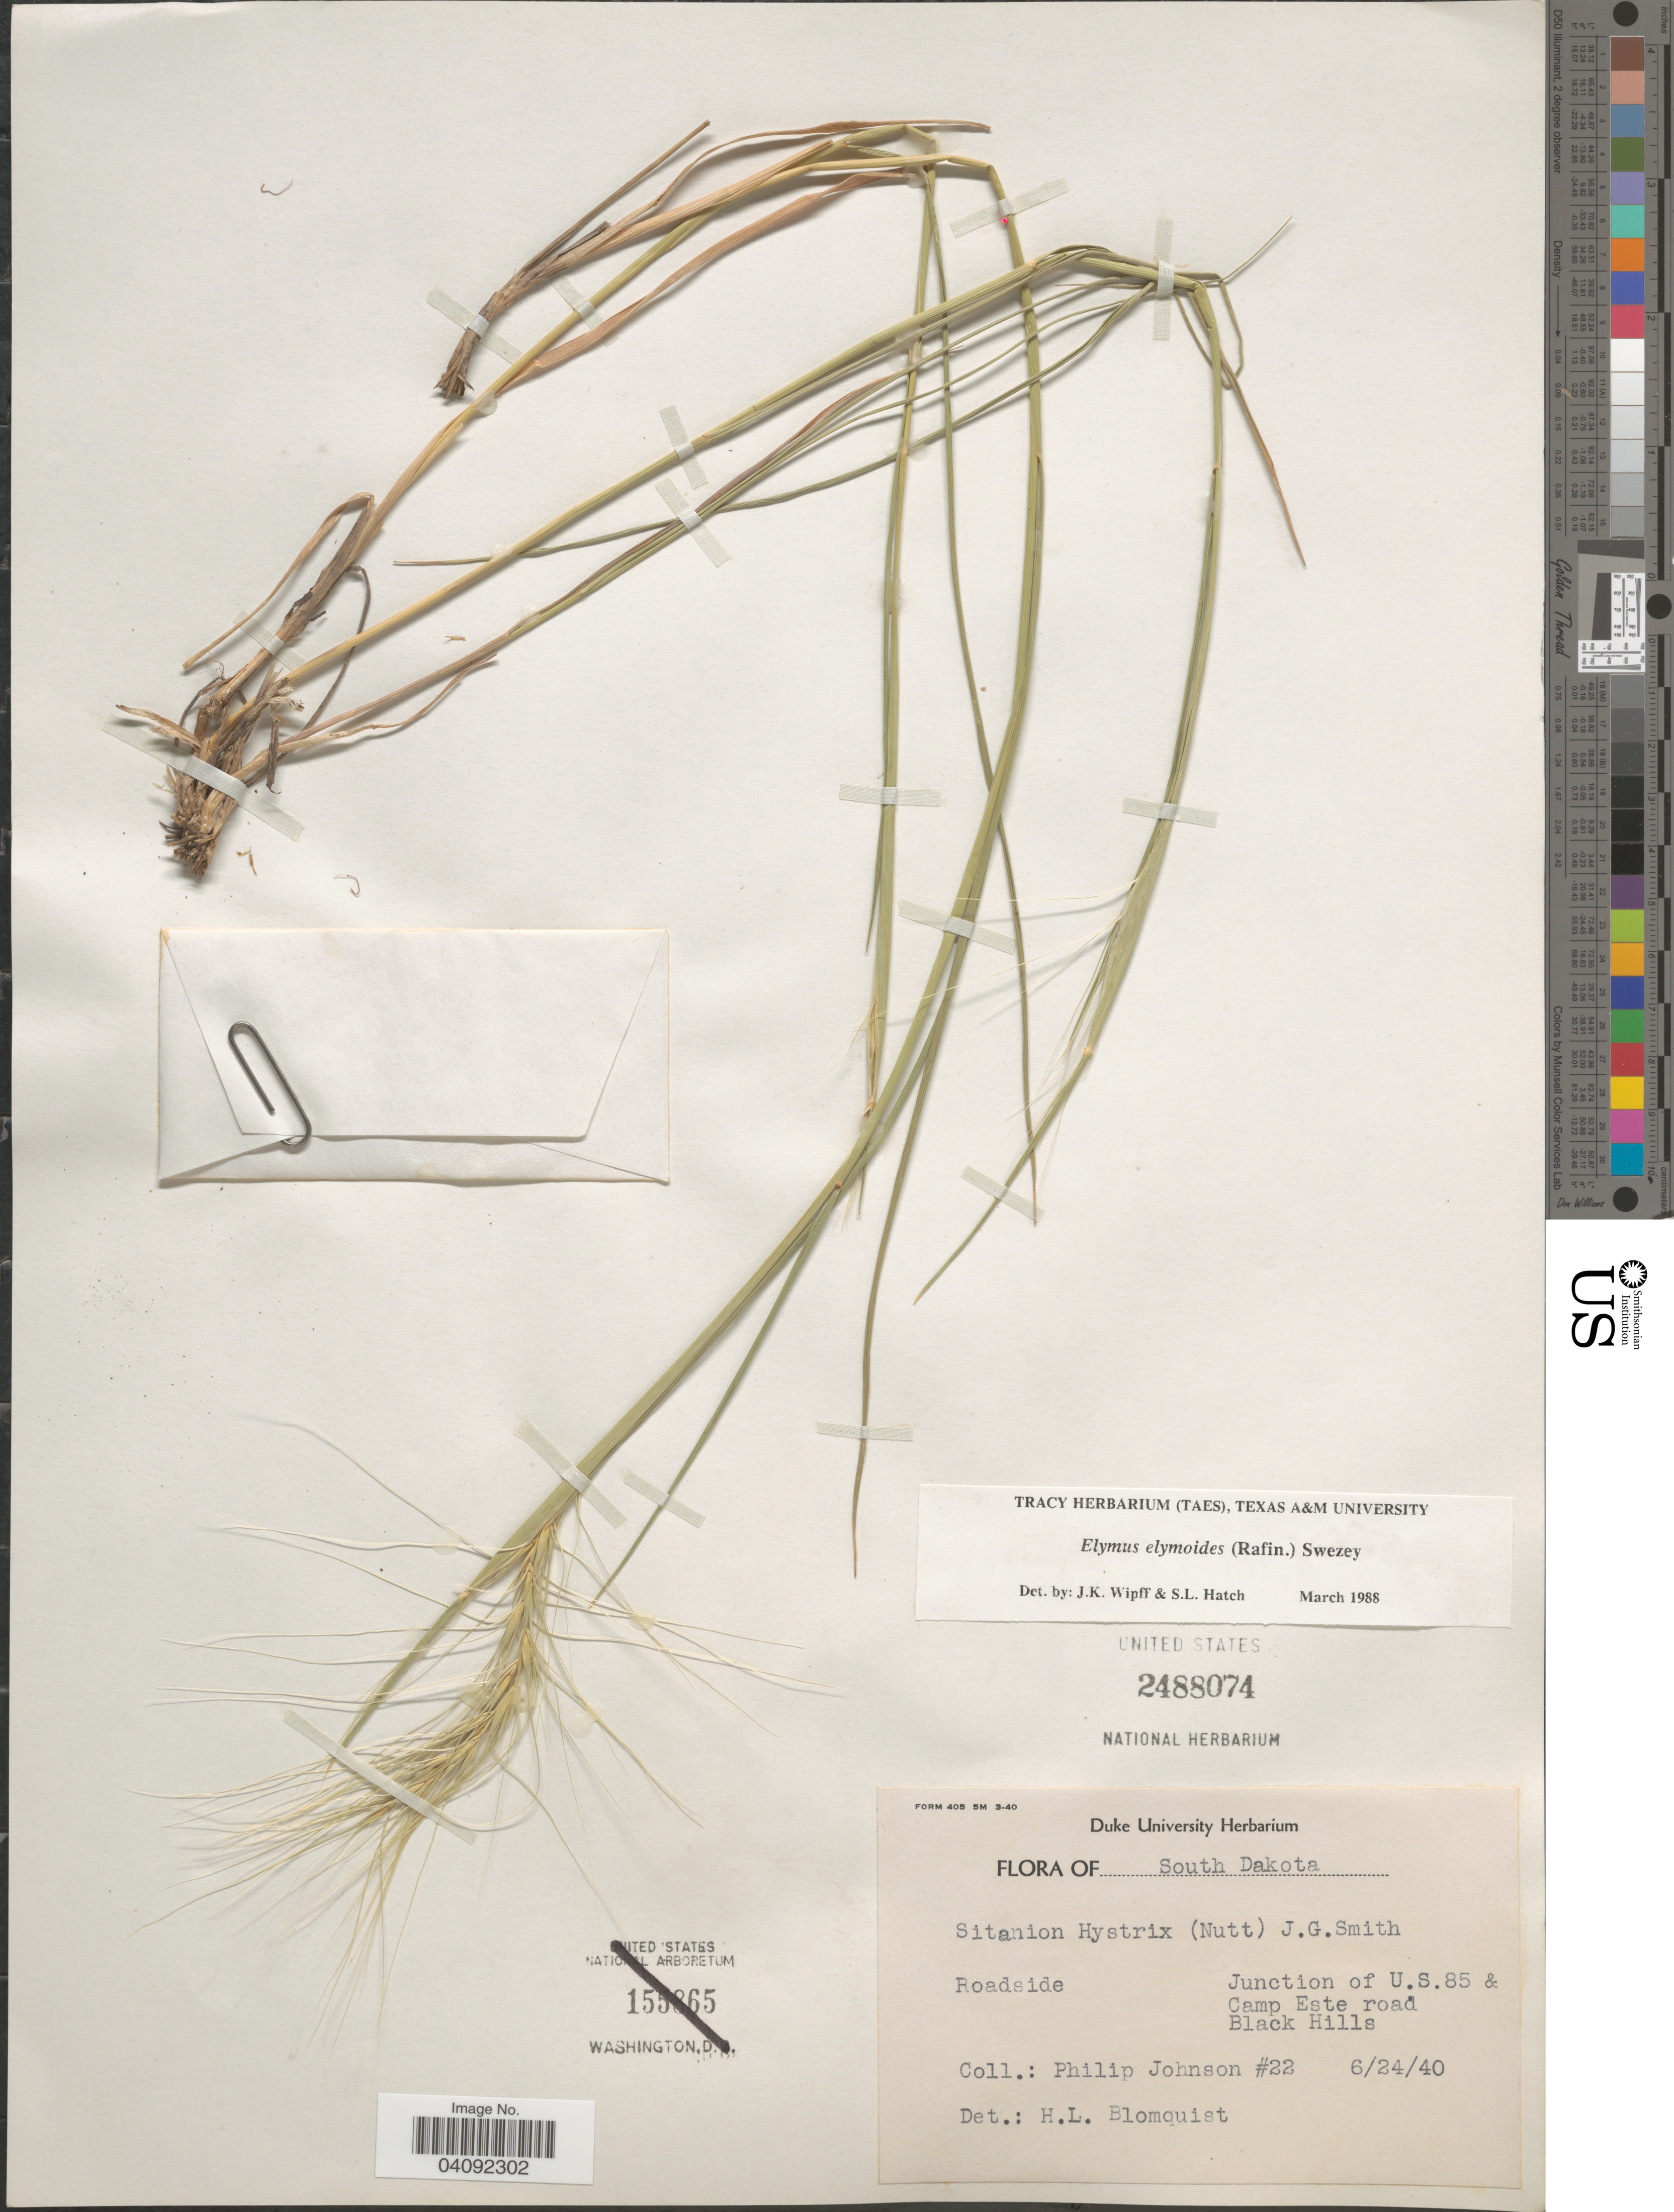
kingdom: Plantae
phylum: Tracheophyta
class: Liliopsida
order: Poales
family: Poaceae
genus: Elymus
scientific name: Elymus elymoides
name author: (Raf.) Swezey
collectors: P. Johnson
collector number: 22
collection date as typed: Transcribed d/m/y: 24/6/40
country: United States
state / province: South Dakota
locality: Roadside. Junction of U.S. 85 & Camp Este road. Black Hills.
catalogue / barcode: US 2488074